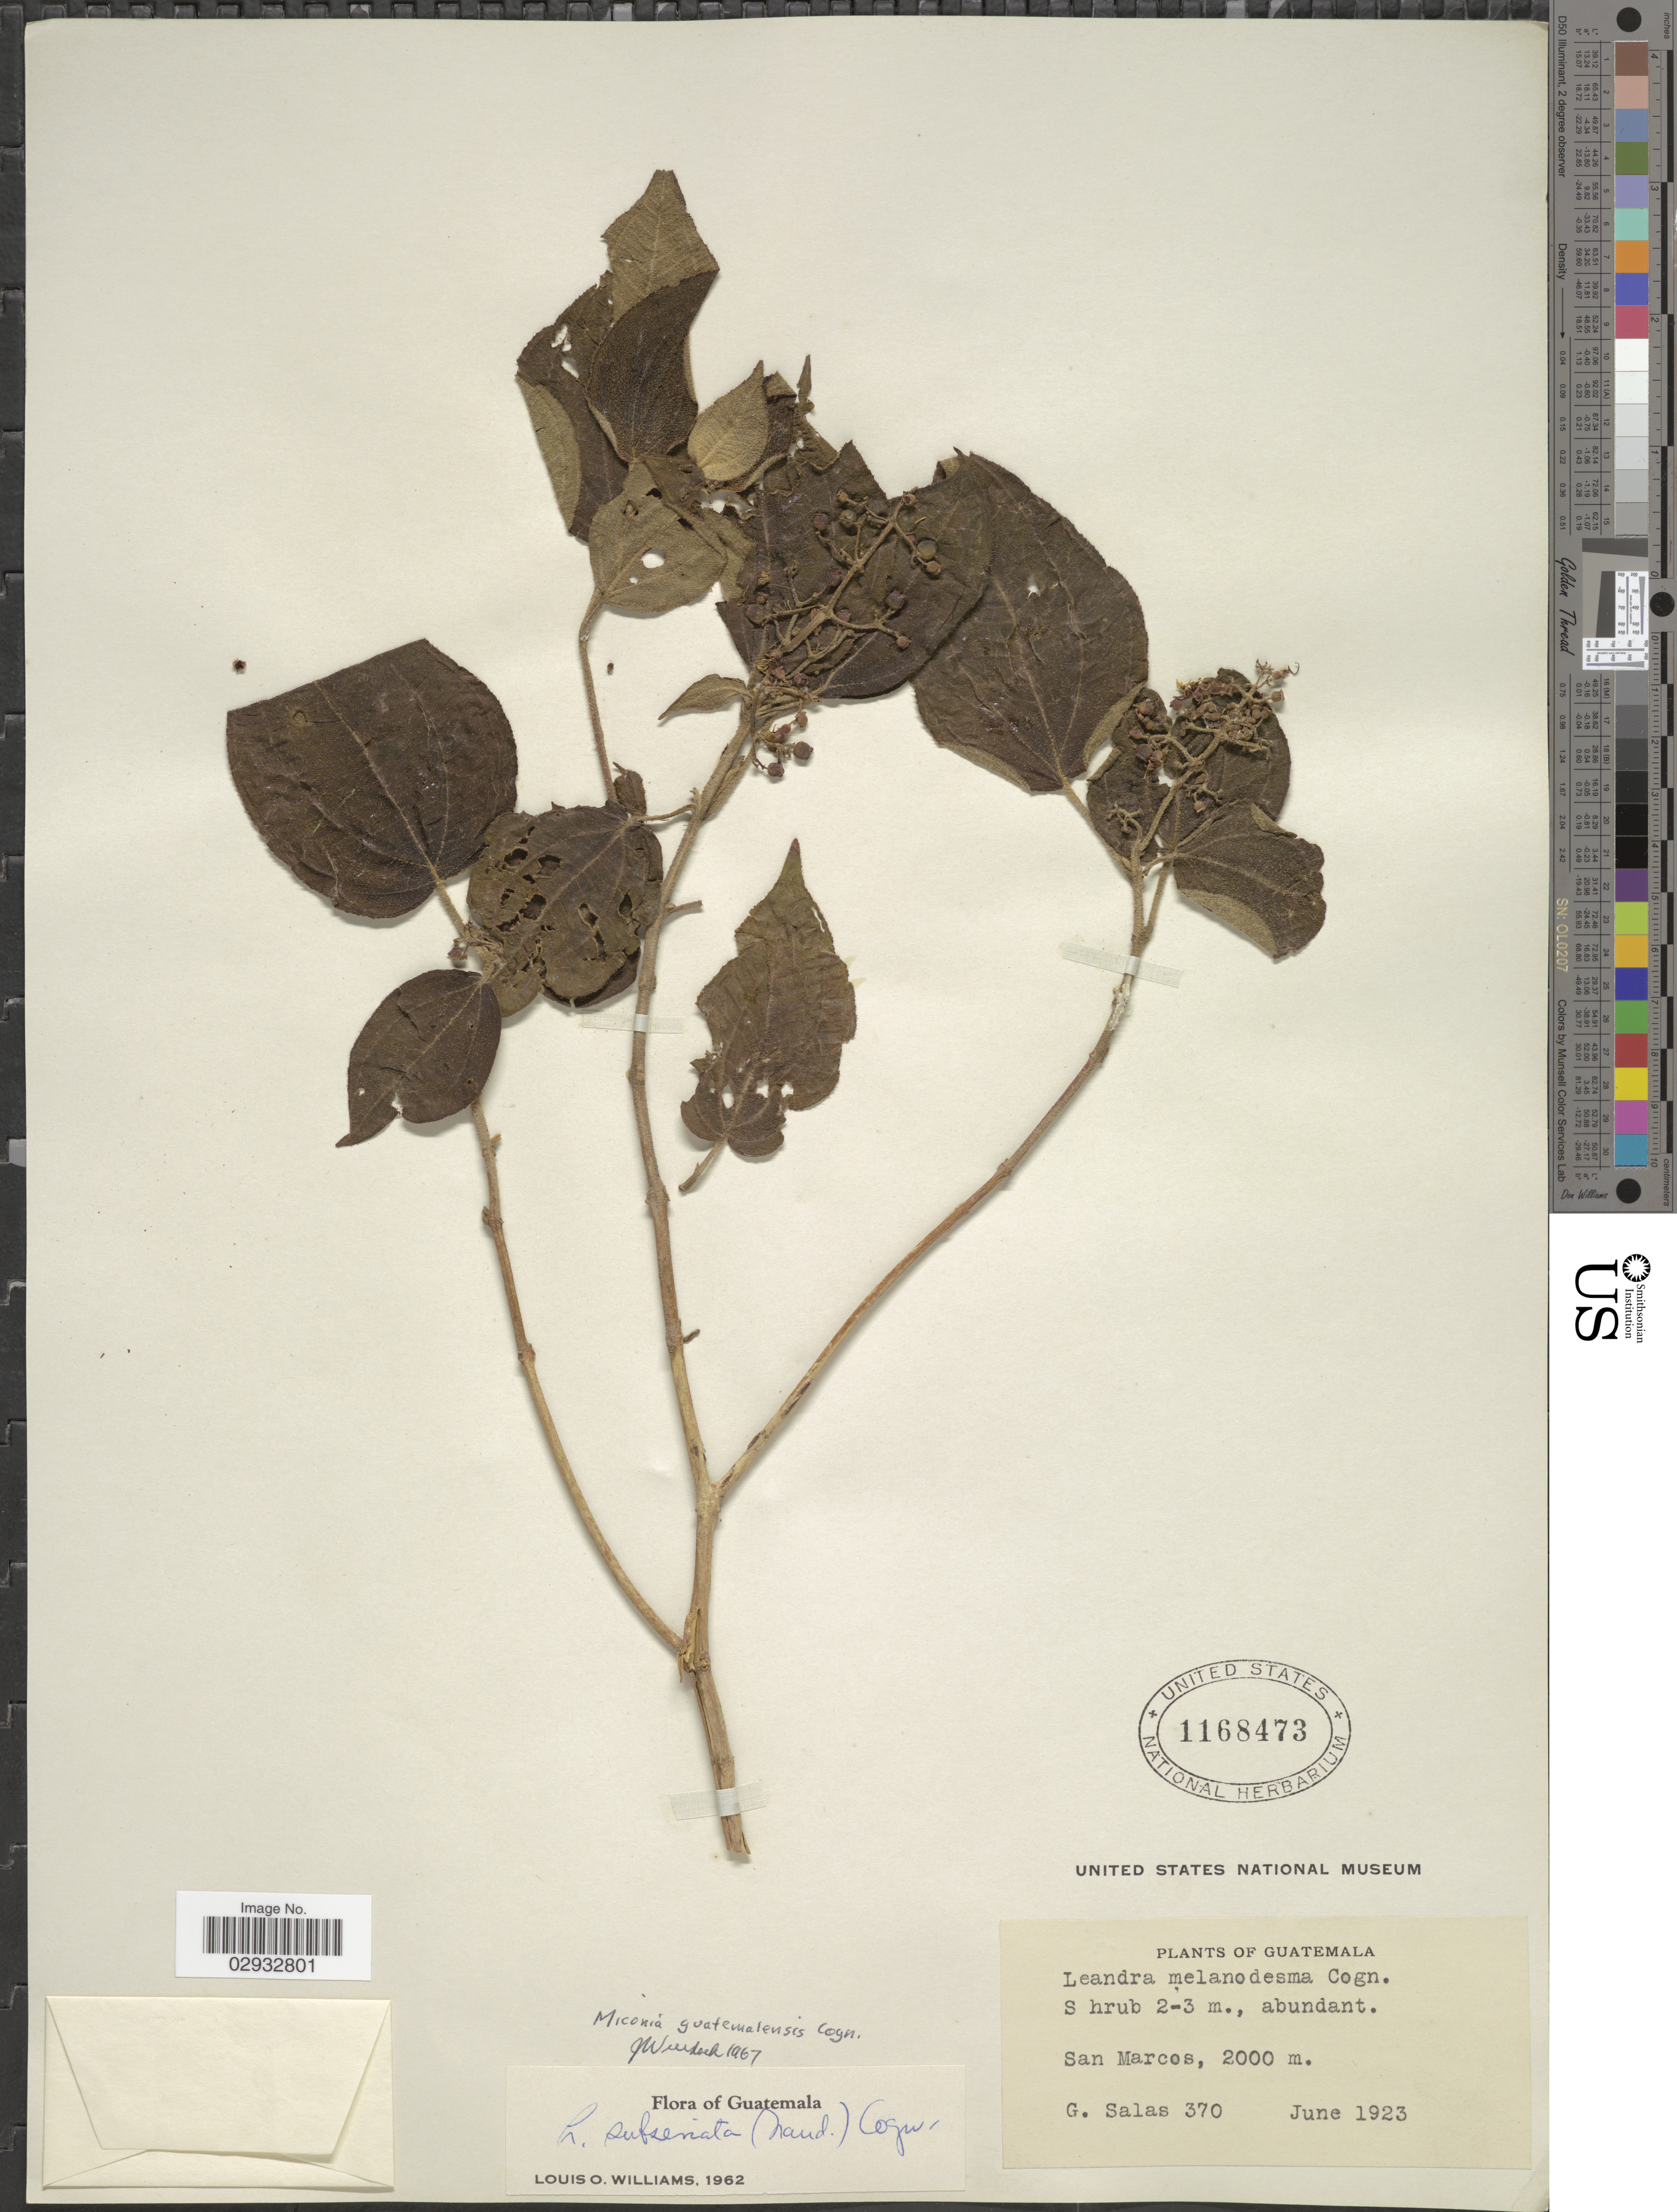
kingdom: Plantae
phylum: Tracheophyta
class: Magnoliopsida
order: Myrtales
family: Melastomataceae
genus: Miconia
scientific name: Miconia guatemalensis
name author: Cogn. in Donn. Sm.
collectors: G. Salas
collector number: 370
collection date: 1923-06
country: Guatemala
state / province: San Marcos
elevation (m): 2000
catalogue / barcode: US 1168473